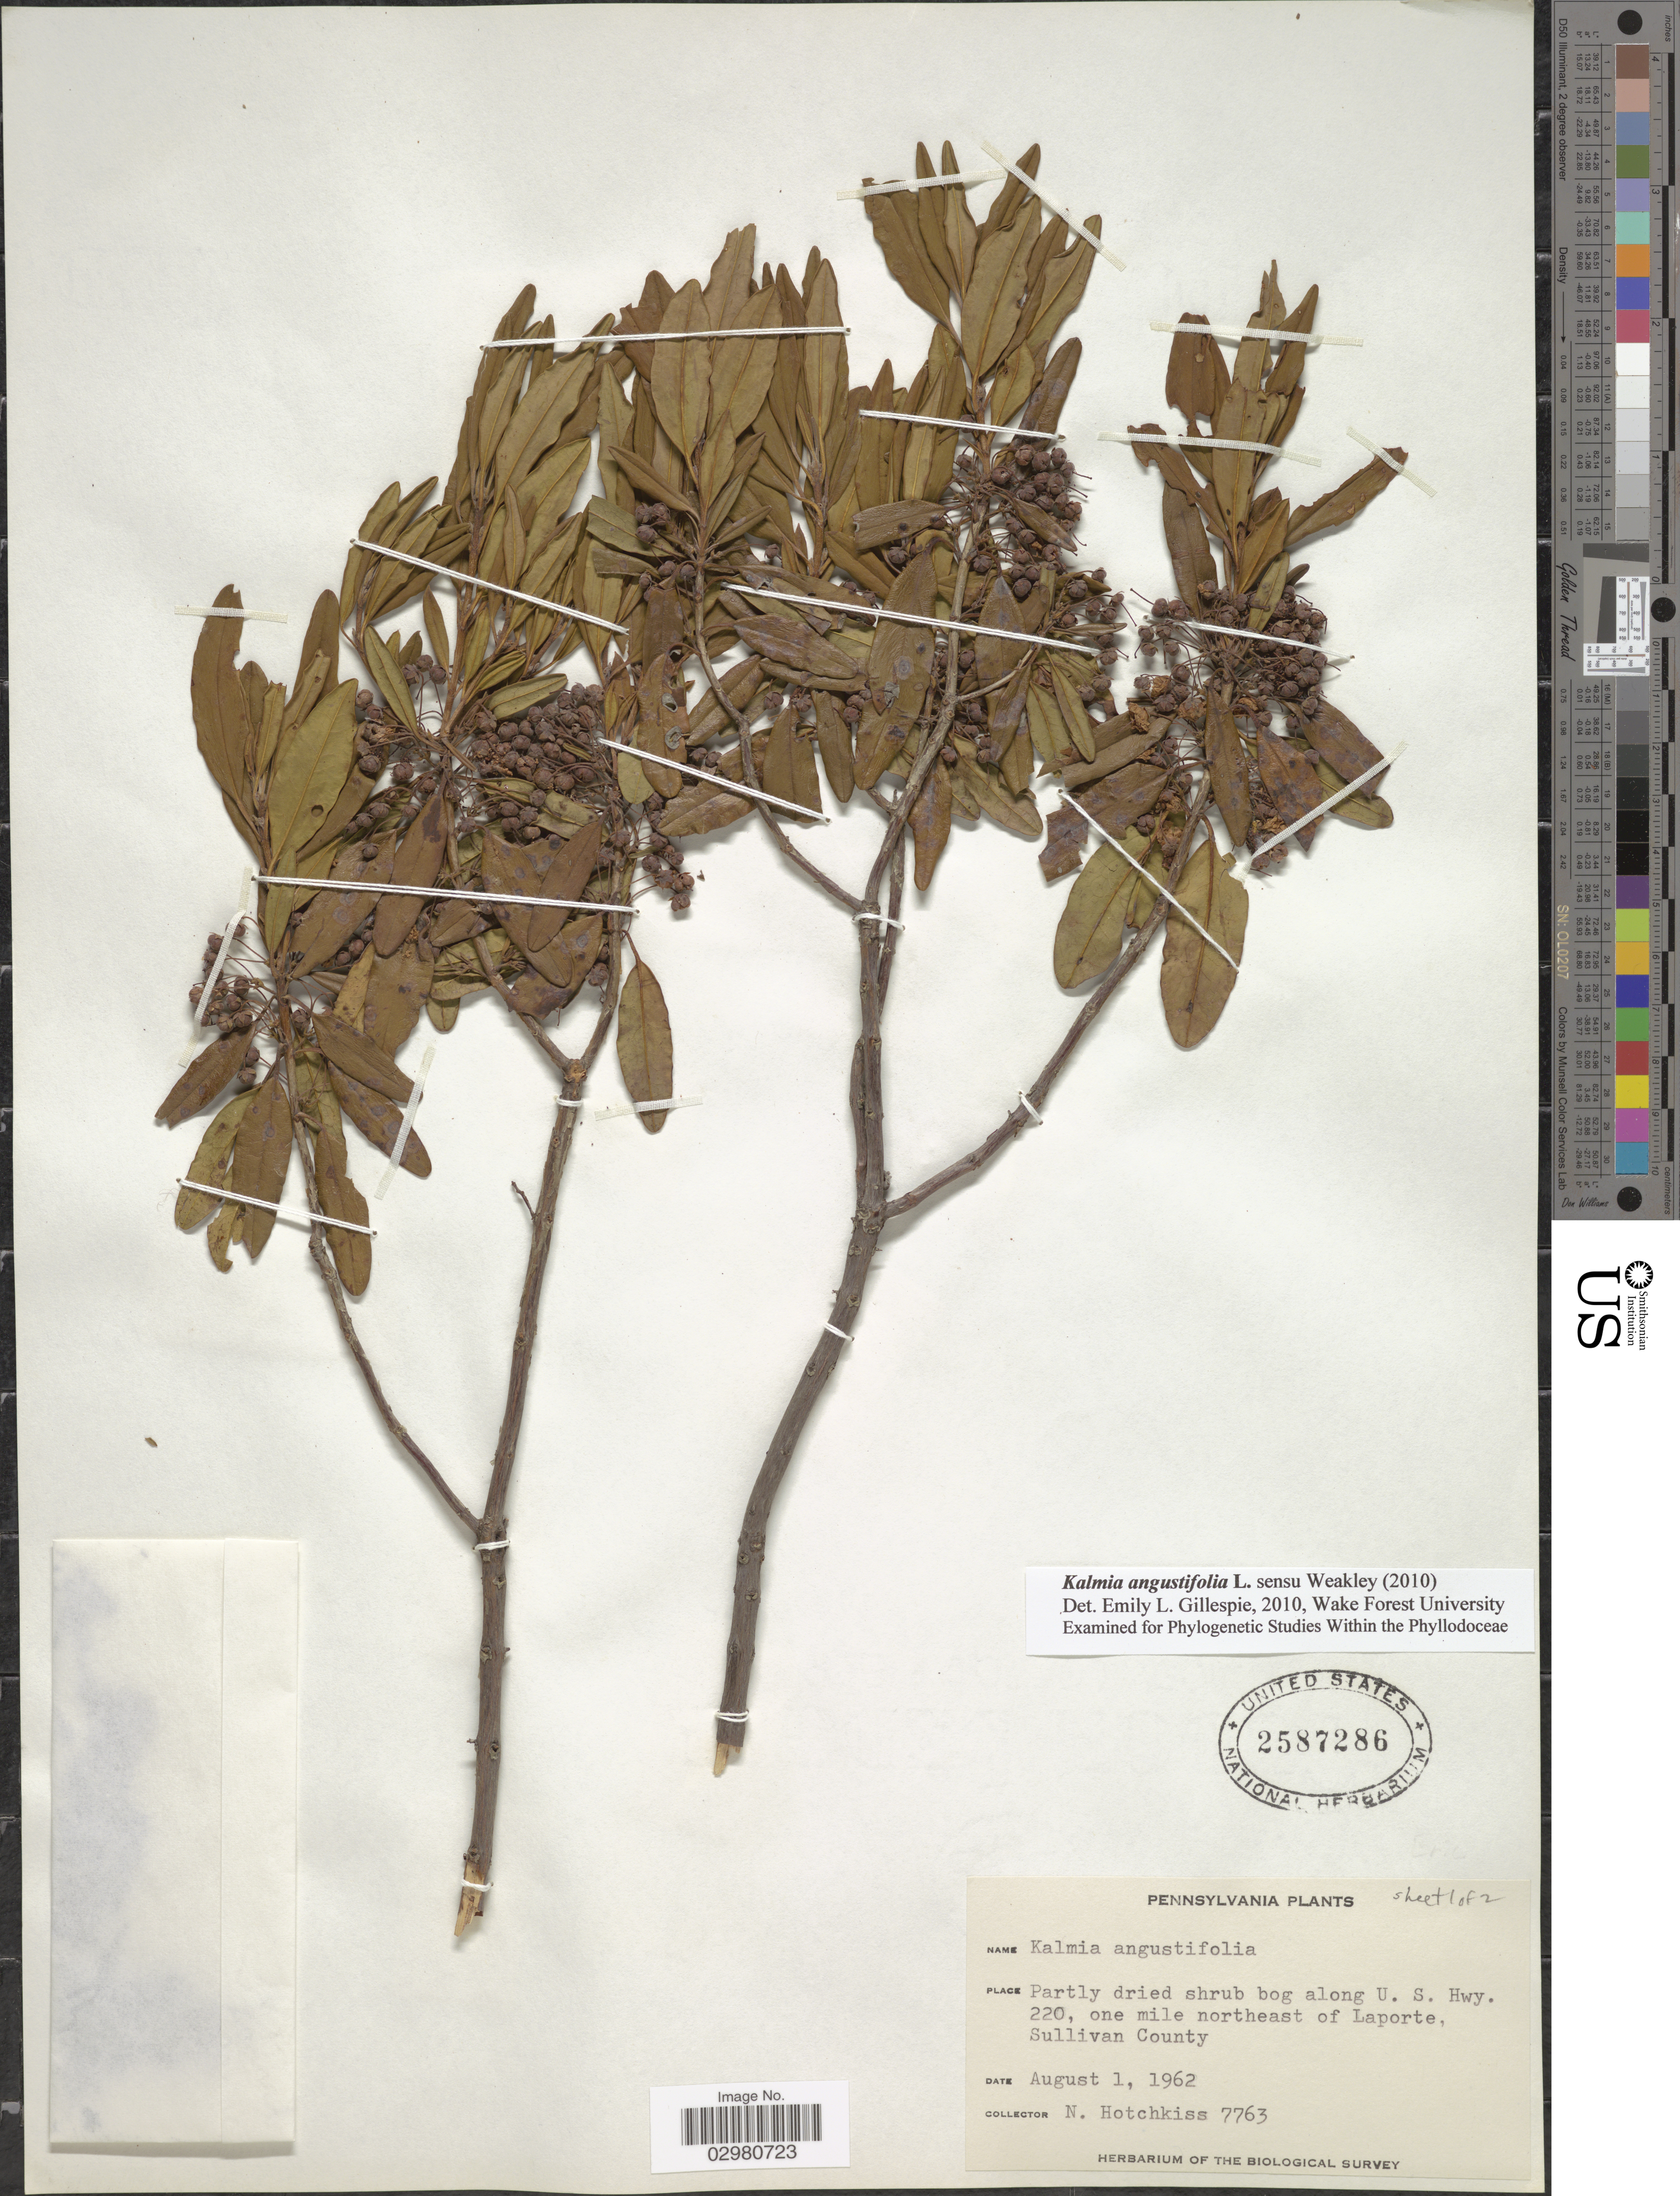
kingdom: Plantae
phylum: Tracheophyta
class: Magnoliopsida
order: Ericales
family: Ericaceae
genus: Kalmia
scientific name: Kalmia angustifolia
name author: L.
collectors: N. Hotchkiss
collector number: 7763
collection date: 1962-08-01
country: United States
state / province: Pennsylvania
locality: Along U. S. Hwy. 220, one mile northeast of Laporte, Sullivan County.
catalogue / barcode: US 2587286